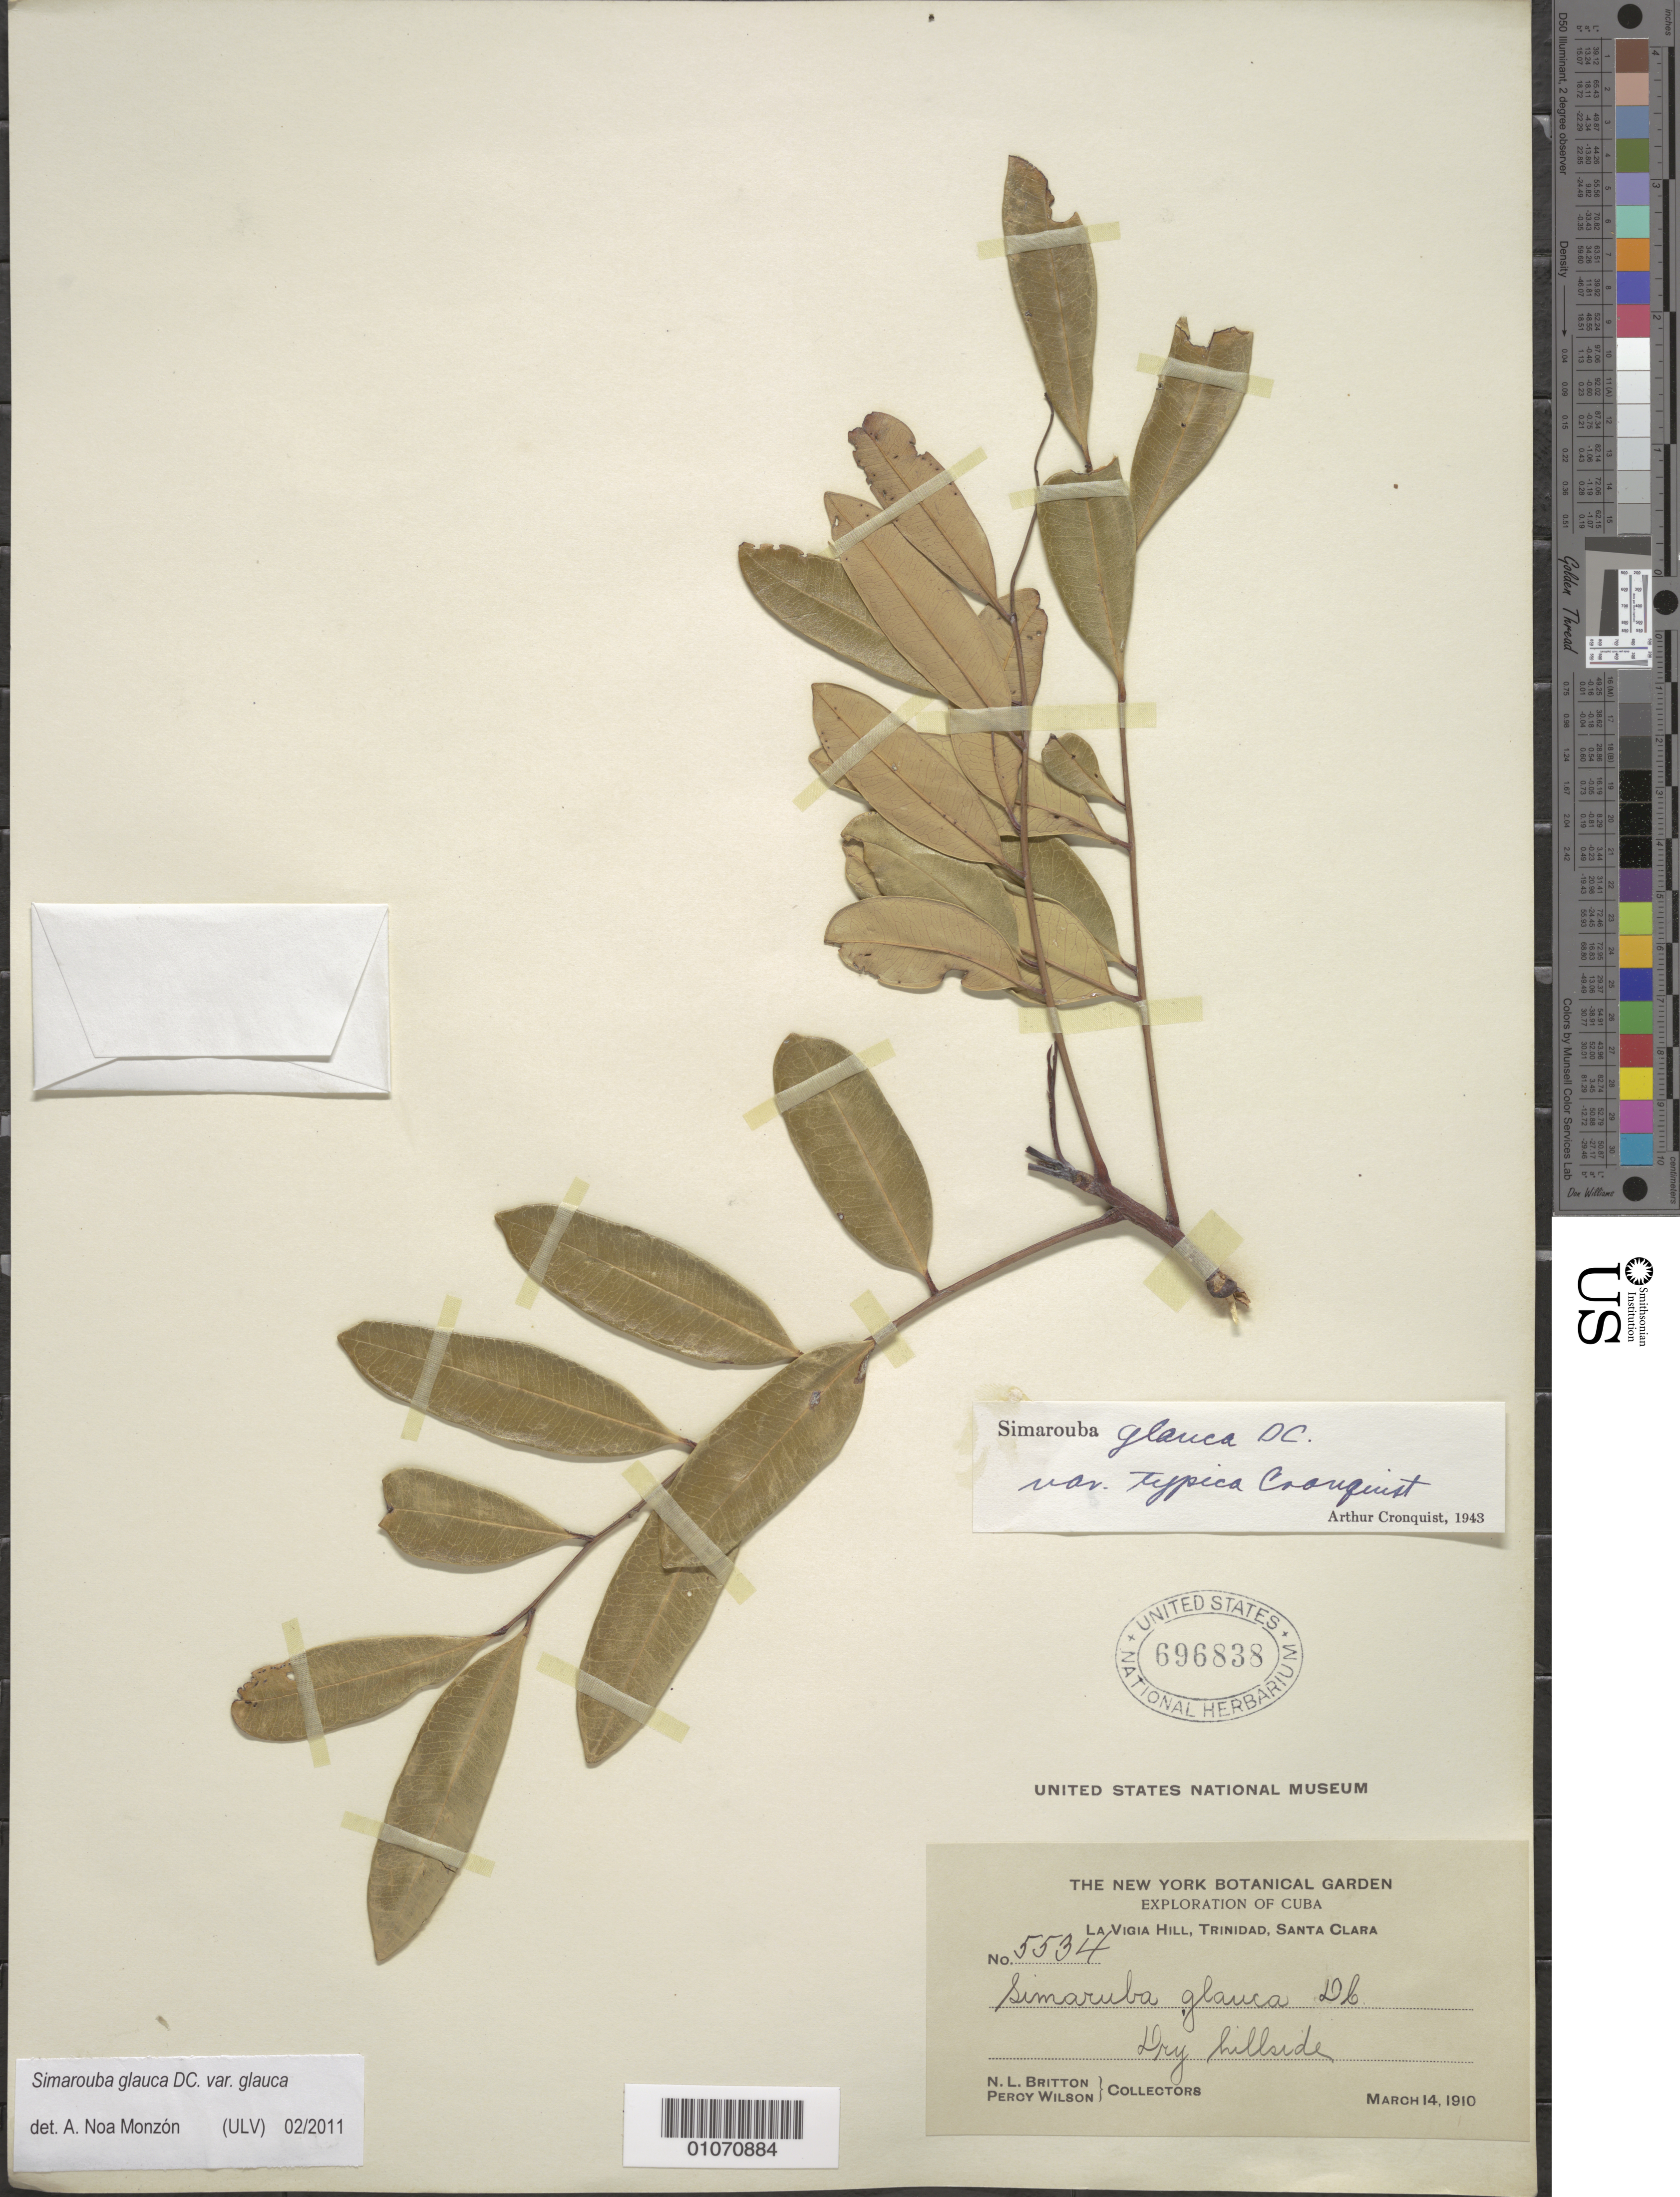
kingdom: Plantae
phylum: Tracheophyta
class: Magnoliopsida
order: Sapindales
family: Simaroubaceae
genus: Simarouba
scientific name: Simarouba glauca var. glauca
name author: DC.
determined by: Noa Monzón, A.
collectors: N. Britton & P. Wilson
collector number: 5534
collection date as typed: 14 Mar 1910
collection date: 1910-03-14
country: Cuba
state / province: Santa Clara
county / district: Dry forest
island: Cuba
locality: La Vigia Hill, Trinidad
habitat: Dry hillside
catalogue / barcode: US 696838